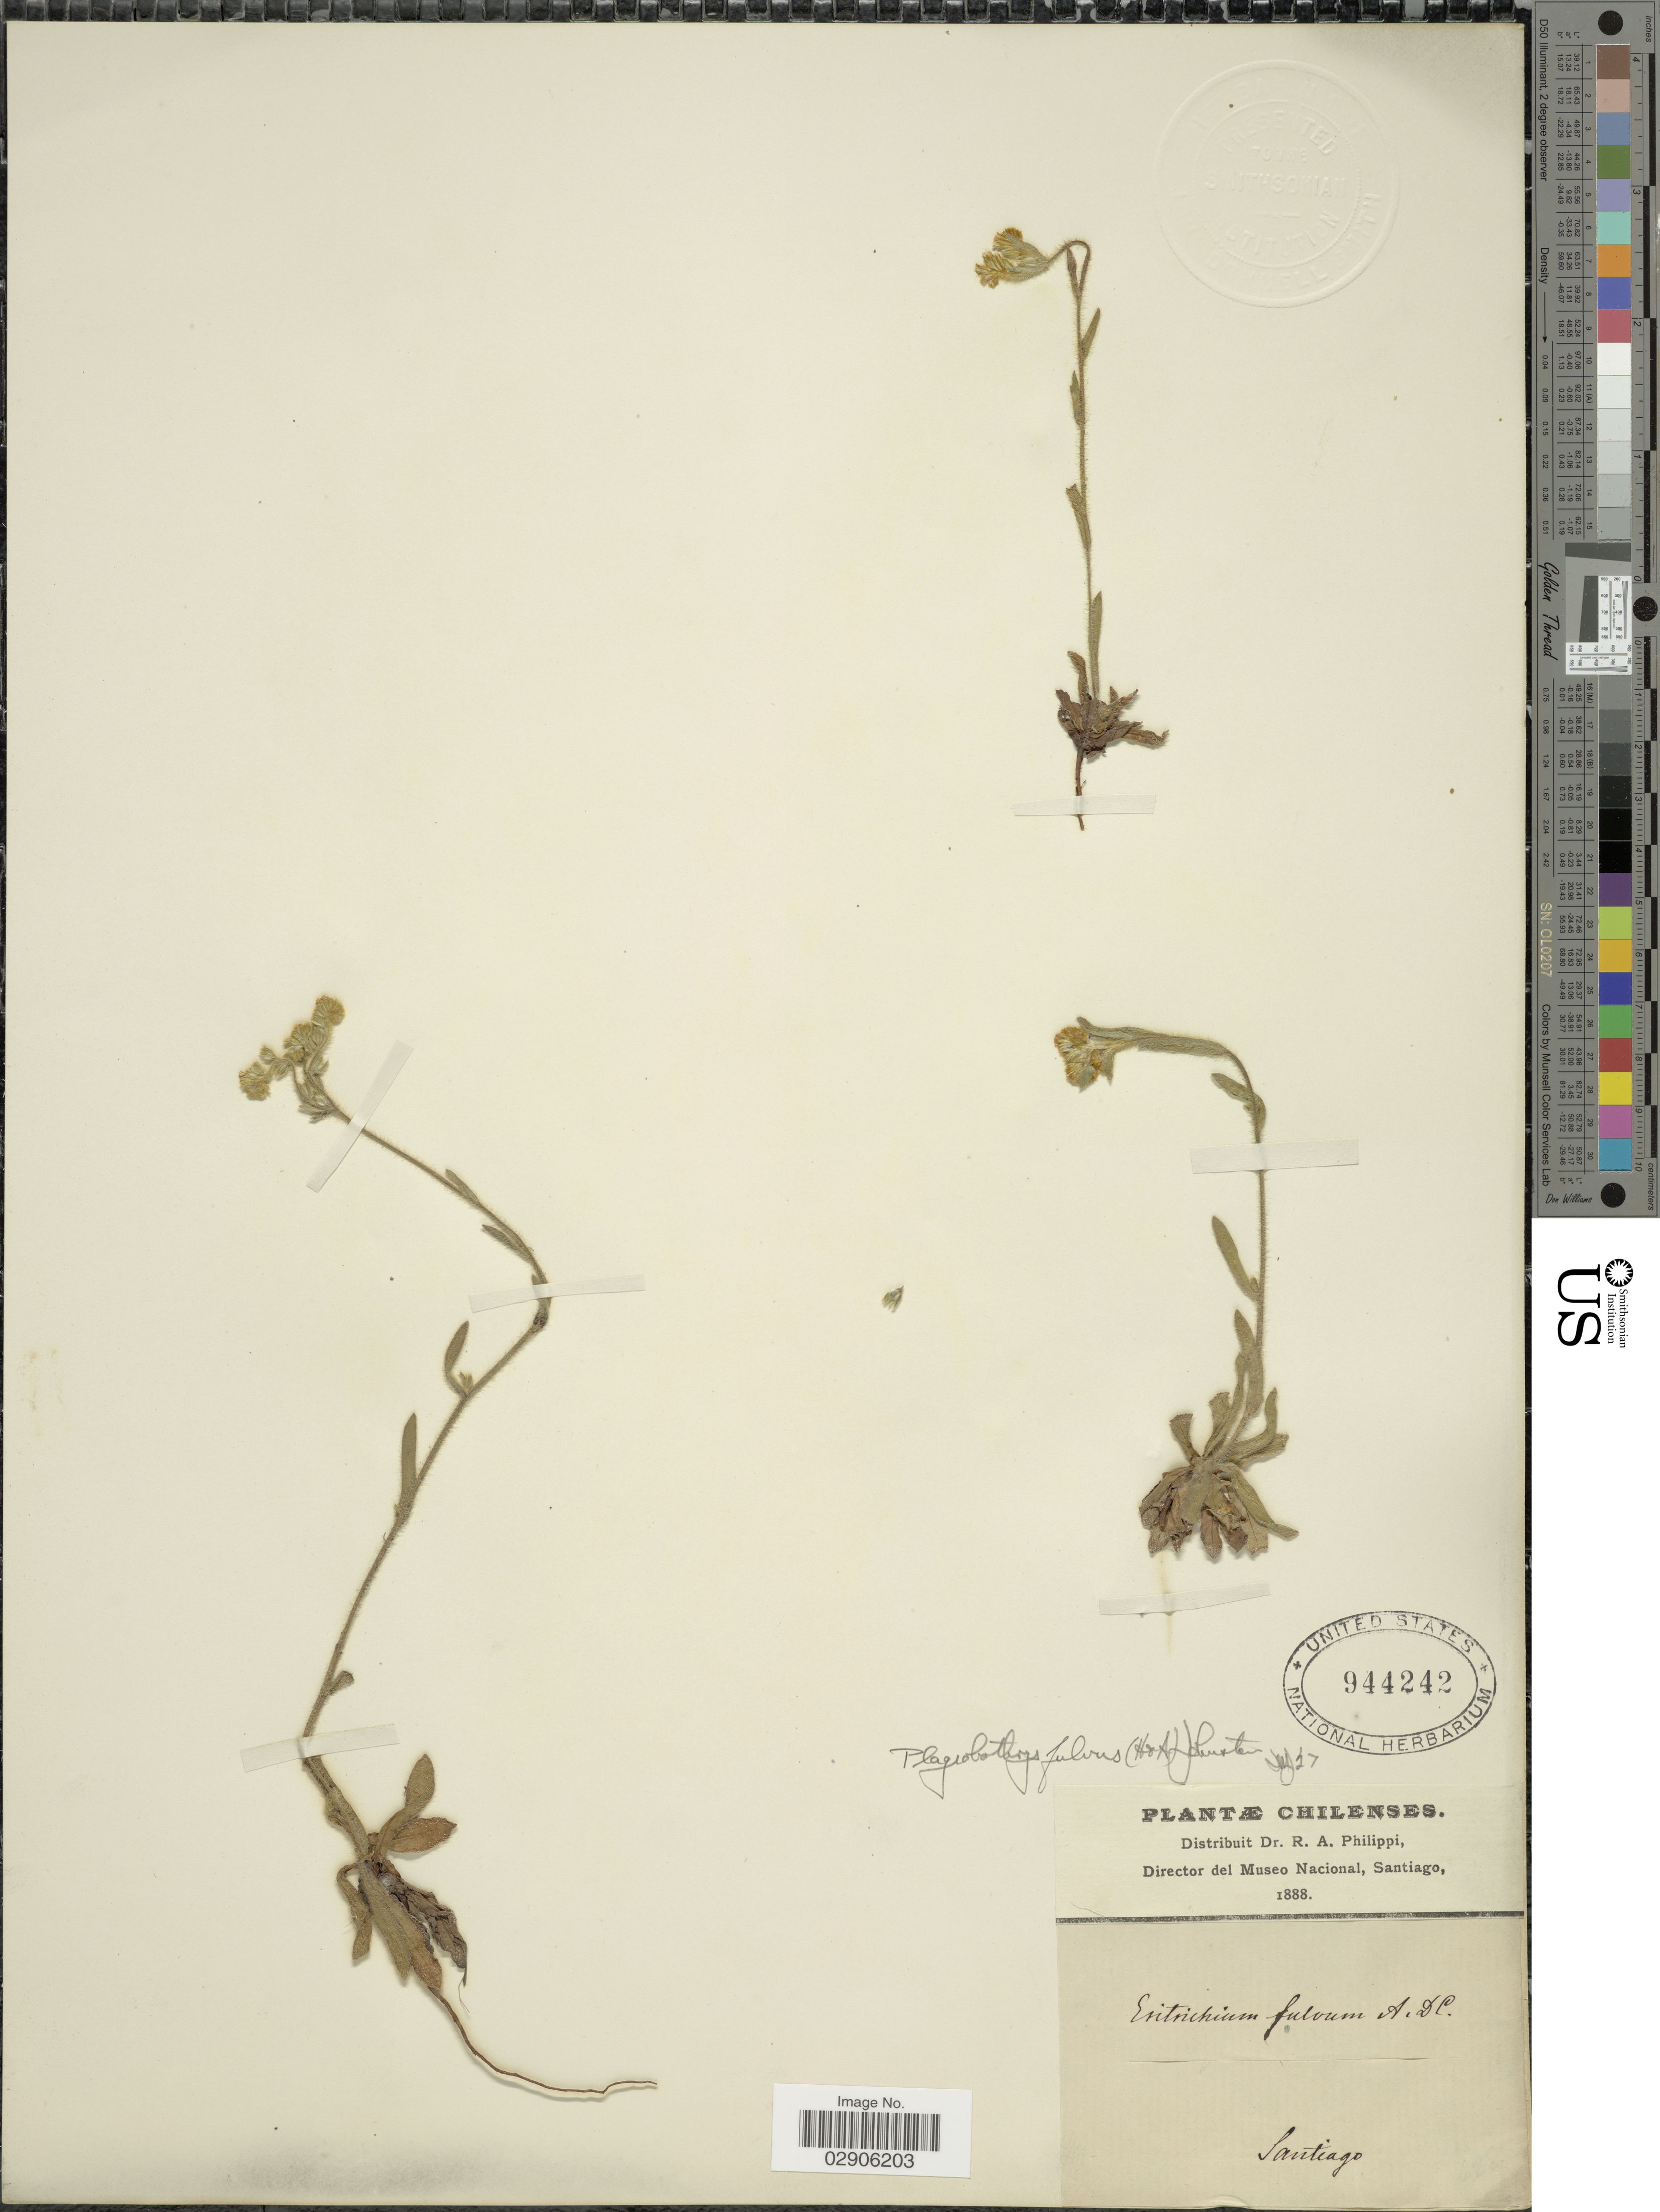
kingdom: Plantae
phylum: Tracheophyta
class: Magnoliopsida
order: Boraginales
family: Boraginaceae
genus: Plagiobothrys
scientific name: Plagiobothrys fulvus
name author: (Hook. & Arn.) I.M. Johnst.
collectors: R. A. Philippi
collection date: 1888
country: Chile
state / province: Región Metropolitana (RM)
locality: Chilenses, Santiago.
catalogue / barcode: US 944242